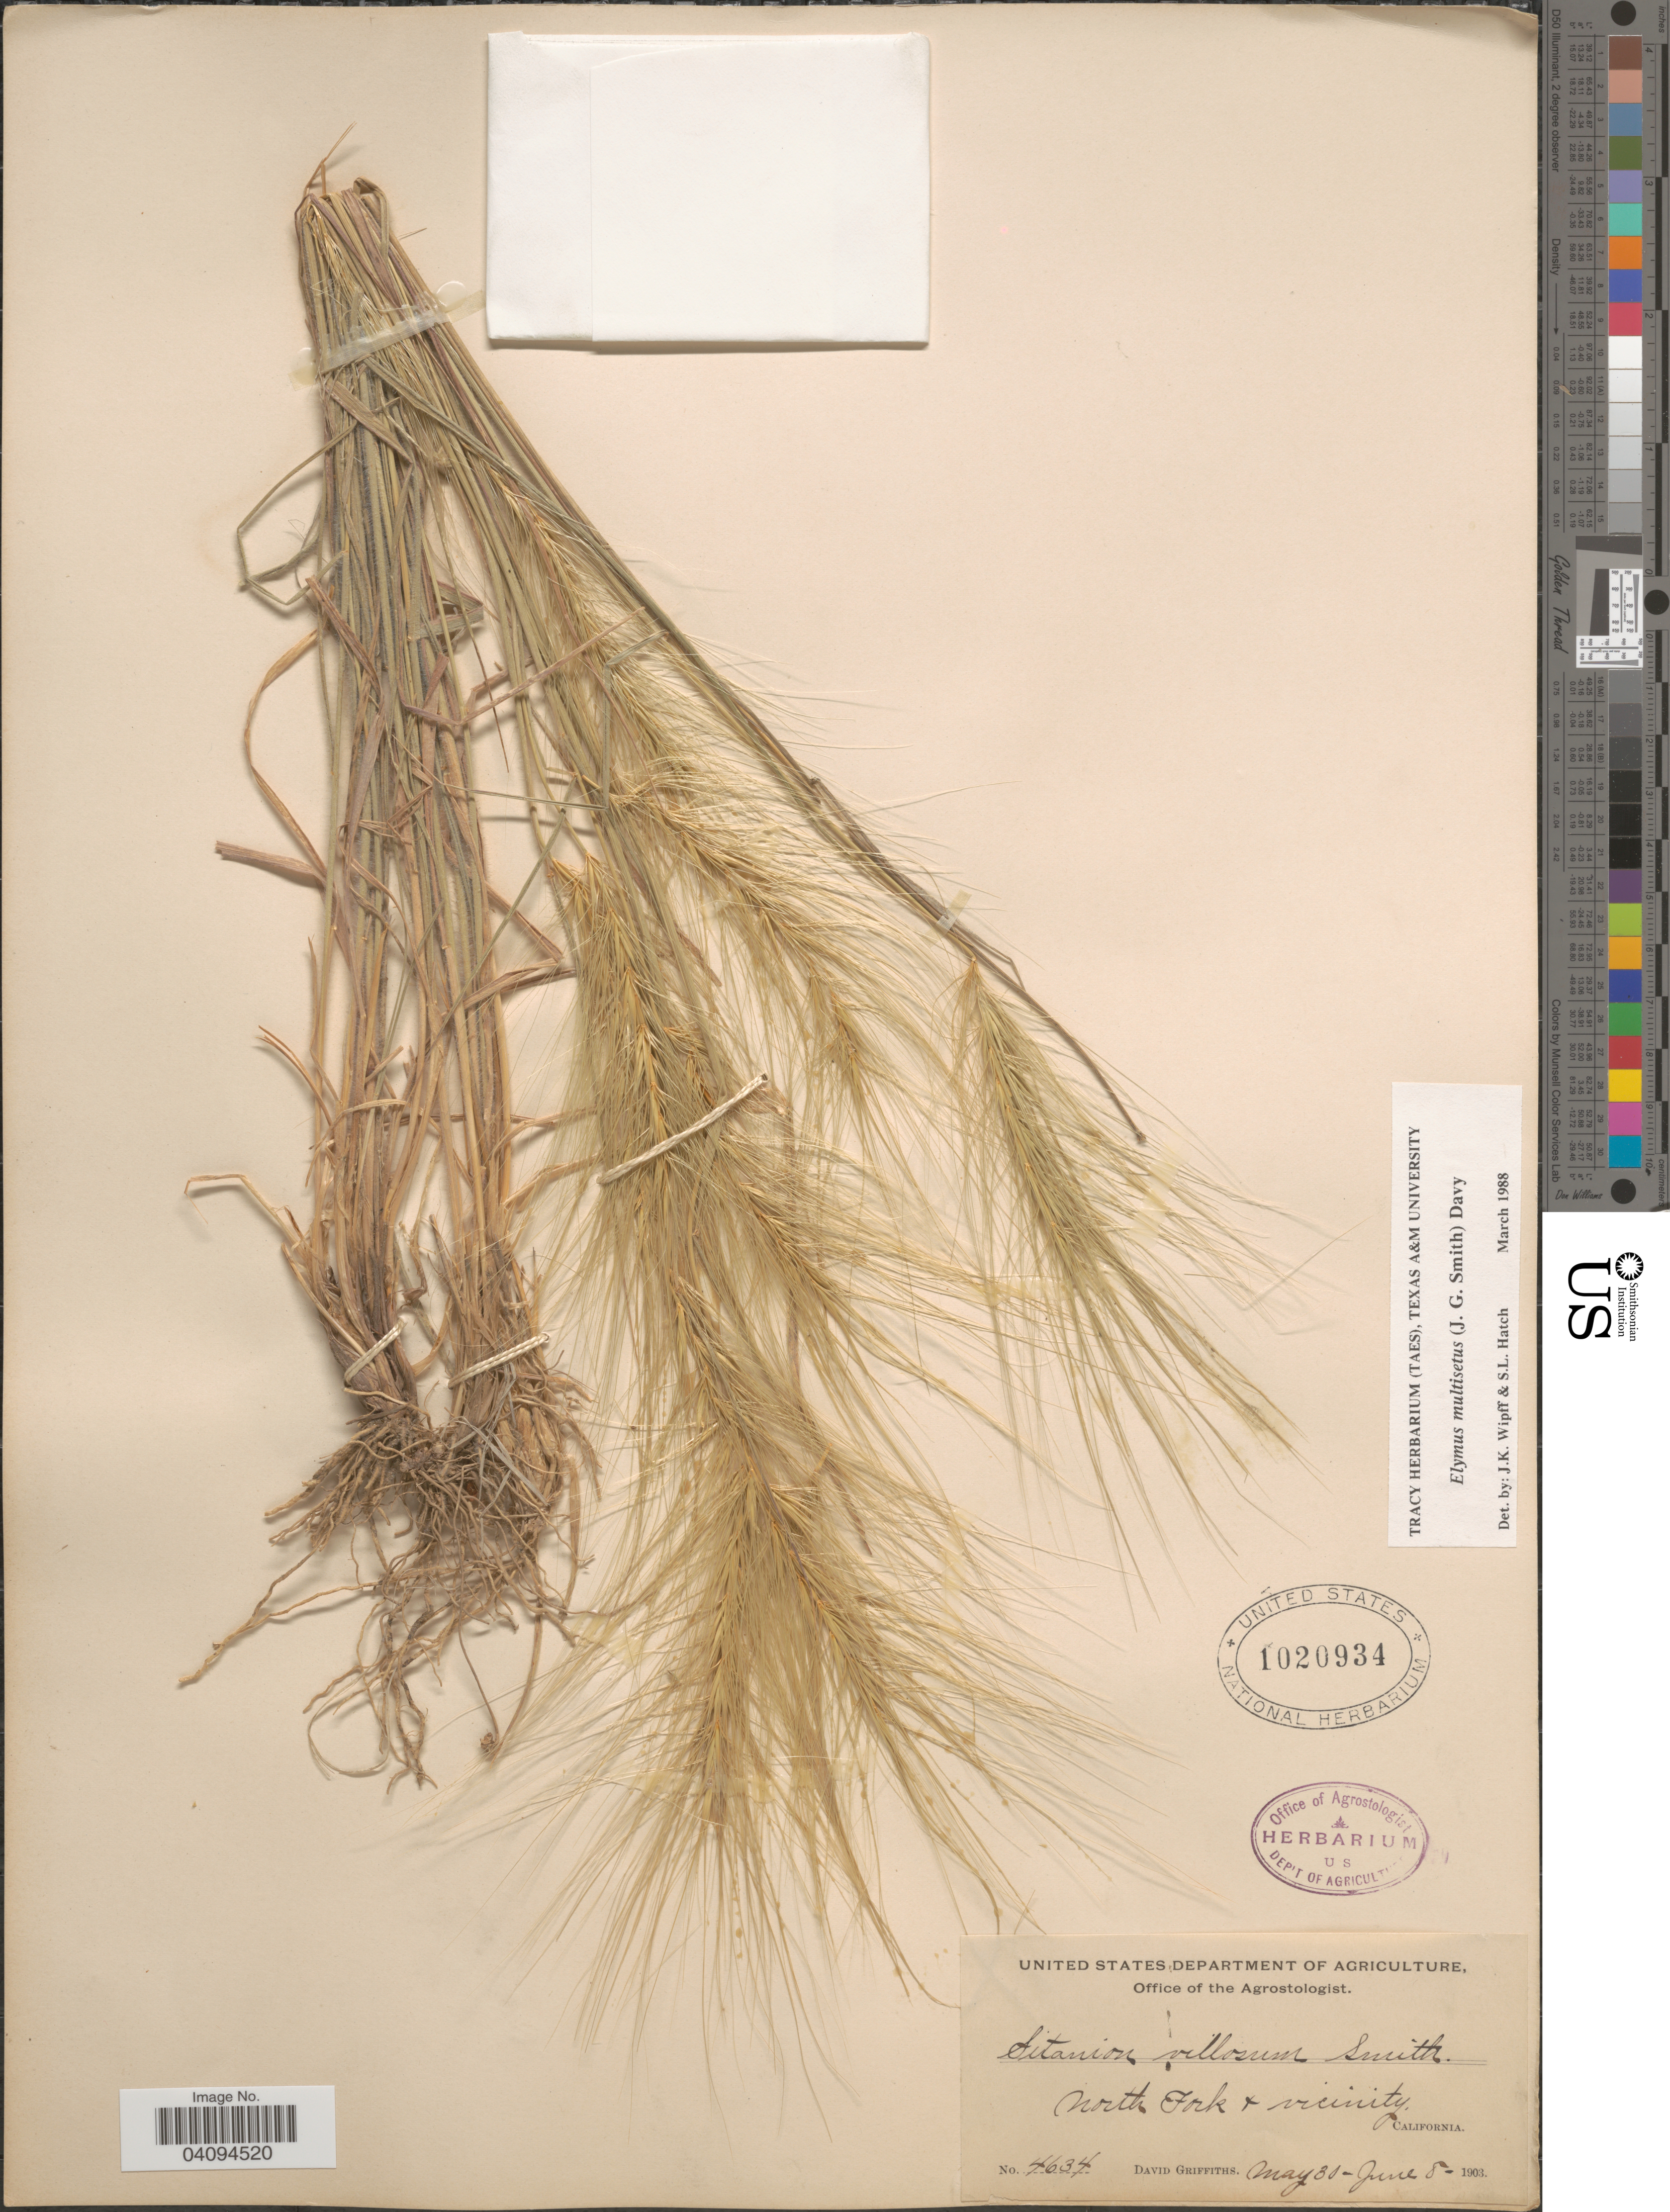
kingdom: Plantae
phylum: Tracheophyta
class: Liliopsida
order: Poales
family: Poaceae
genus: Elymus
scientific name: Elymus multisetus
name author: (J.G. Sm.) Burtt Davy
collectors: D. Griffiths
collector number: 4634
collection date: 1903-05-30/1903-06-08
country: United States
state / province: California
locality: North Fork & vicinity.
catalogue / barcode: US 1020934